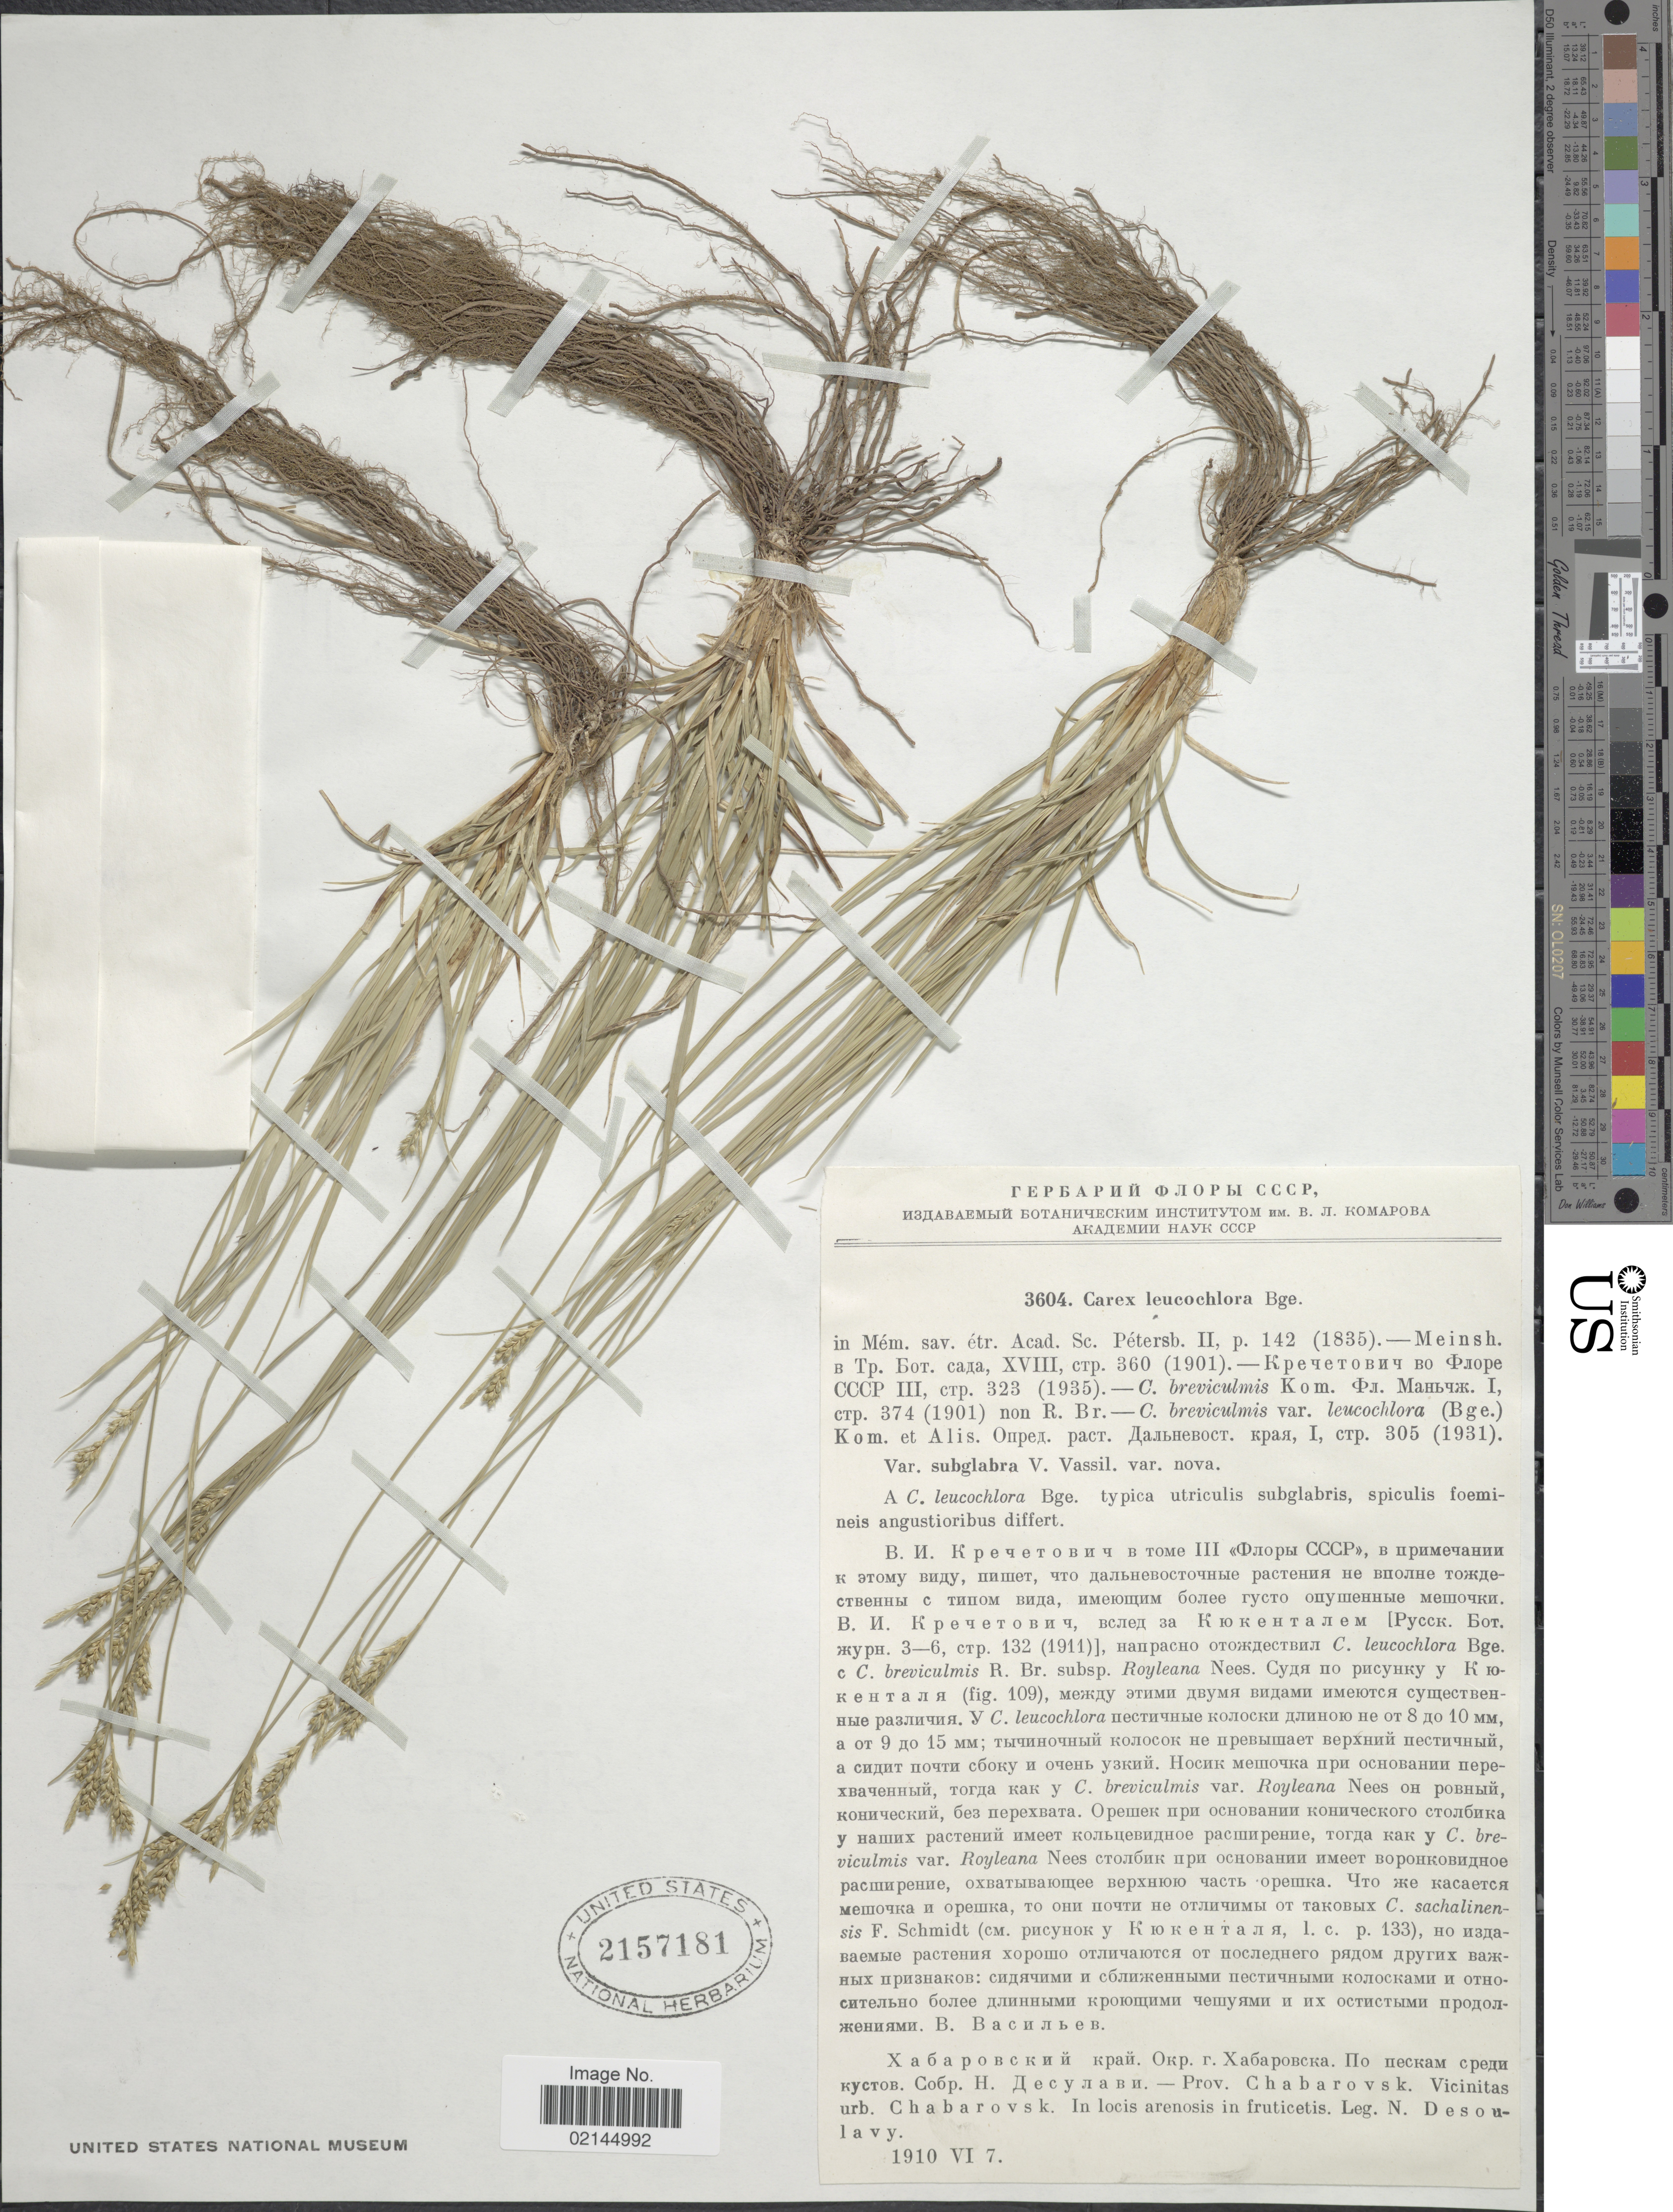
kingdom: Plantae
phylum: Tracheophyta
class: Liliopsida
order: Poales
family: Cyperaceae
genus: Carex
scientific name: Carex breviculmis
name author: R. Br.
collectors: N. Desoulavy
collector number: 3604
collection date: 1910-06-07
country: Russian Federation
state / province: Khabarovsk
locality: Prov. Chabarovsk, vicinitas urb. Chabarovsk, in locis arenosis in fruticetis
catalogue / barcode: US 2157181